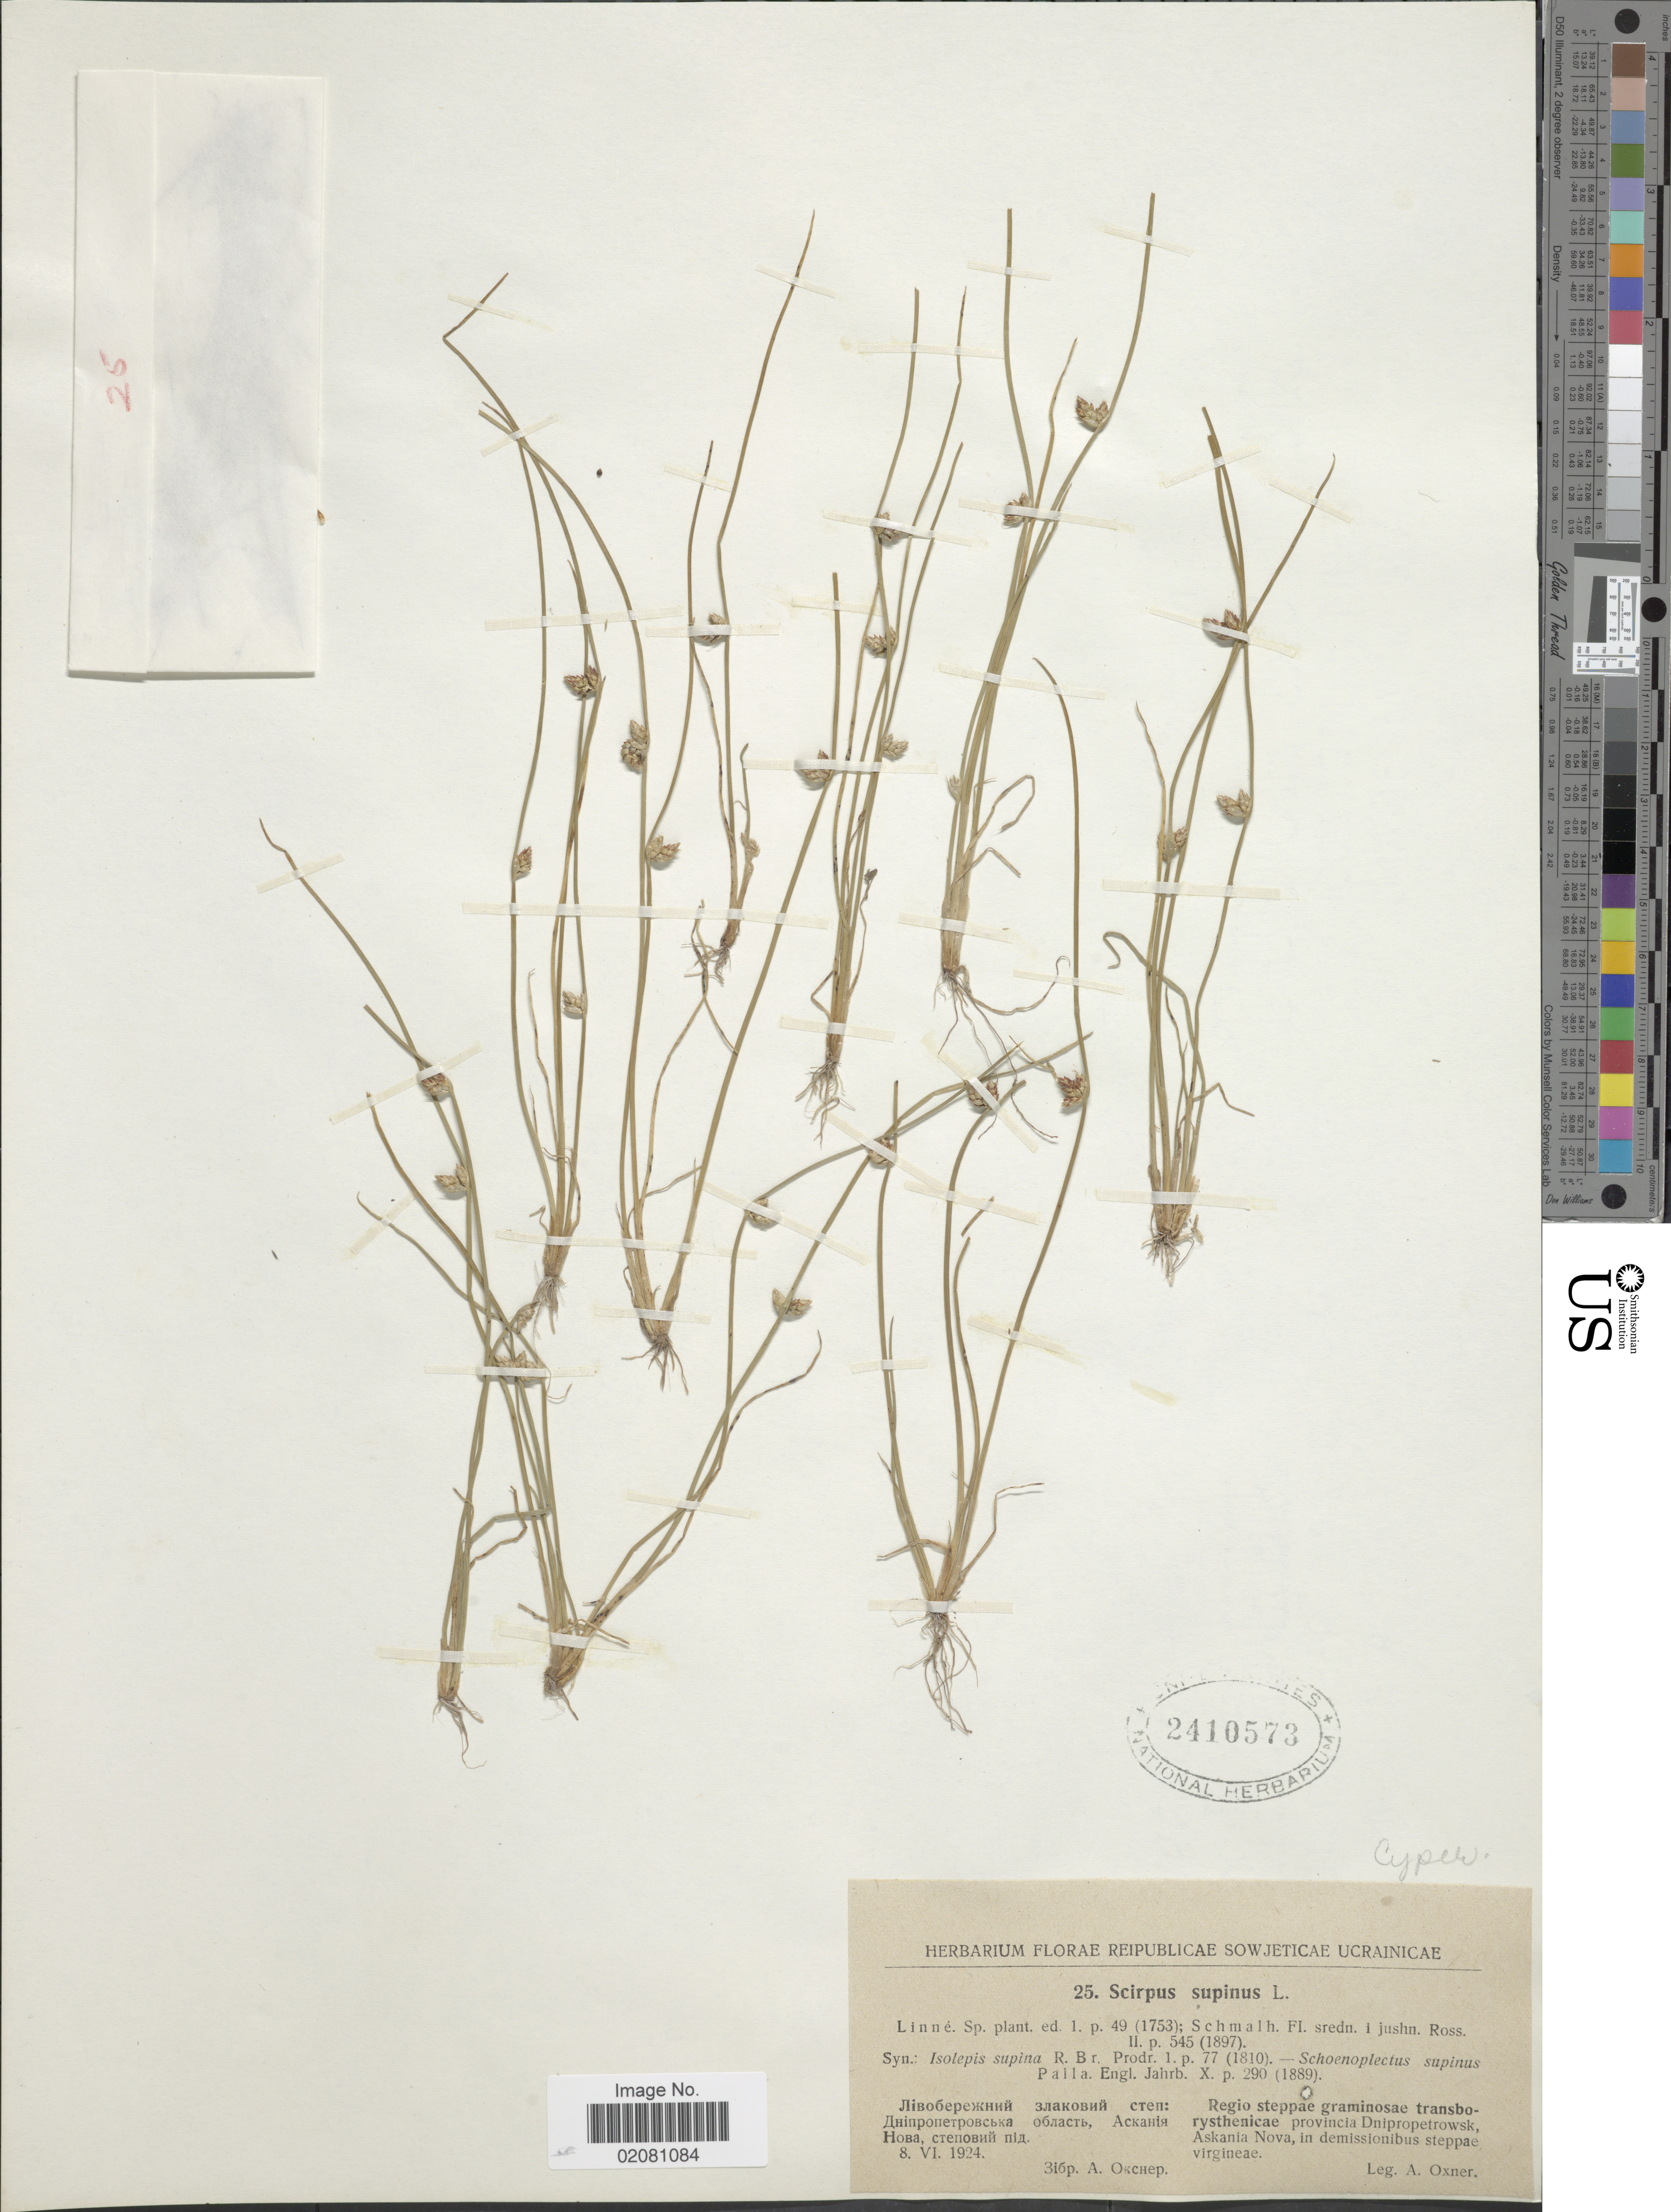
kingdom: Plantae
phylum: Tracheophyta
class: Liliopsida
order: Poales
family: Cyperaceae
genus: Schoenoplectus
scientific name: Schoenoplectus supinus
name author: (L.) Palla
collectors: A. M. Oxner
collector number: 25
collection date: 1924-06-08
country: Ukraine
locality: Provincia Dnipropetrowsk, Askania Nova, in demissionibus steppae virgineae. Reipublicae Sowjeticae Ucrainicae.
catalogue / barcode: US 2410573